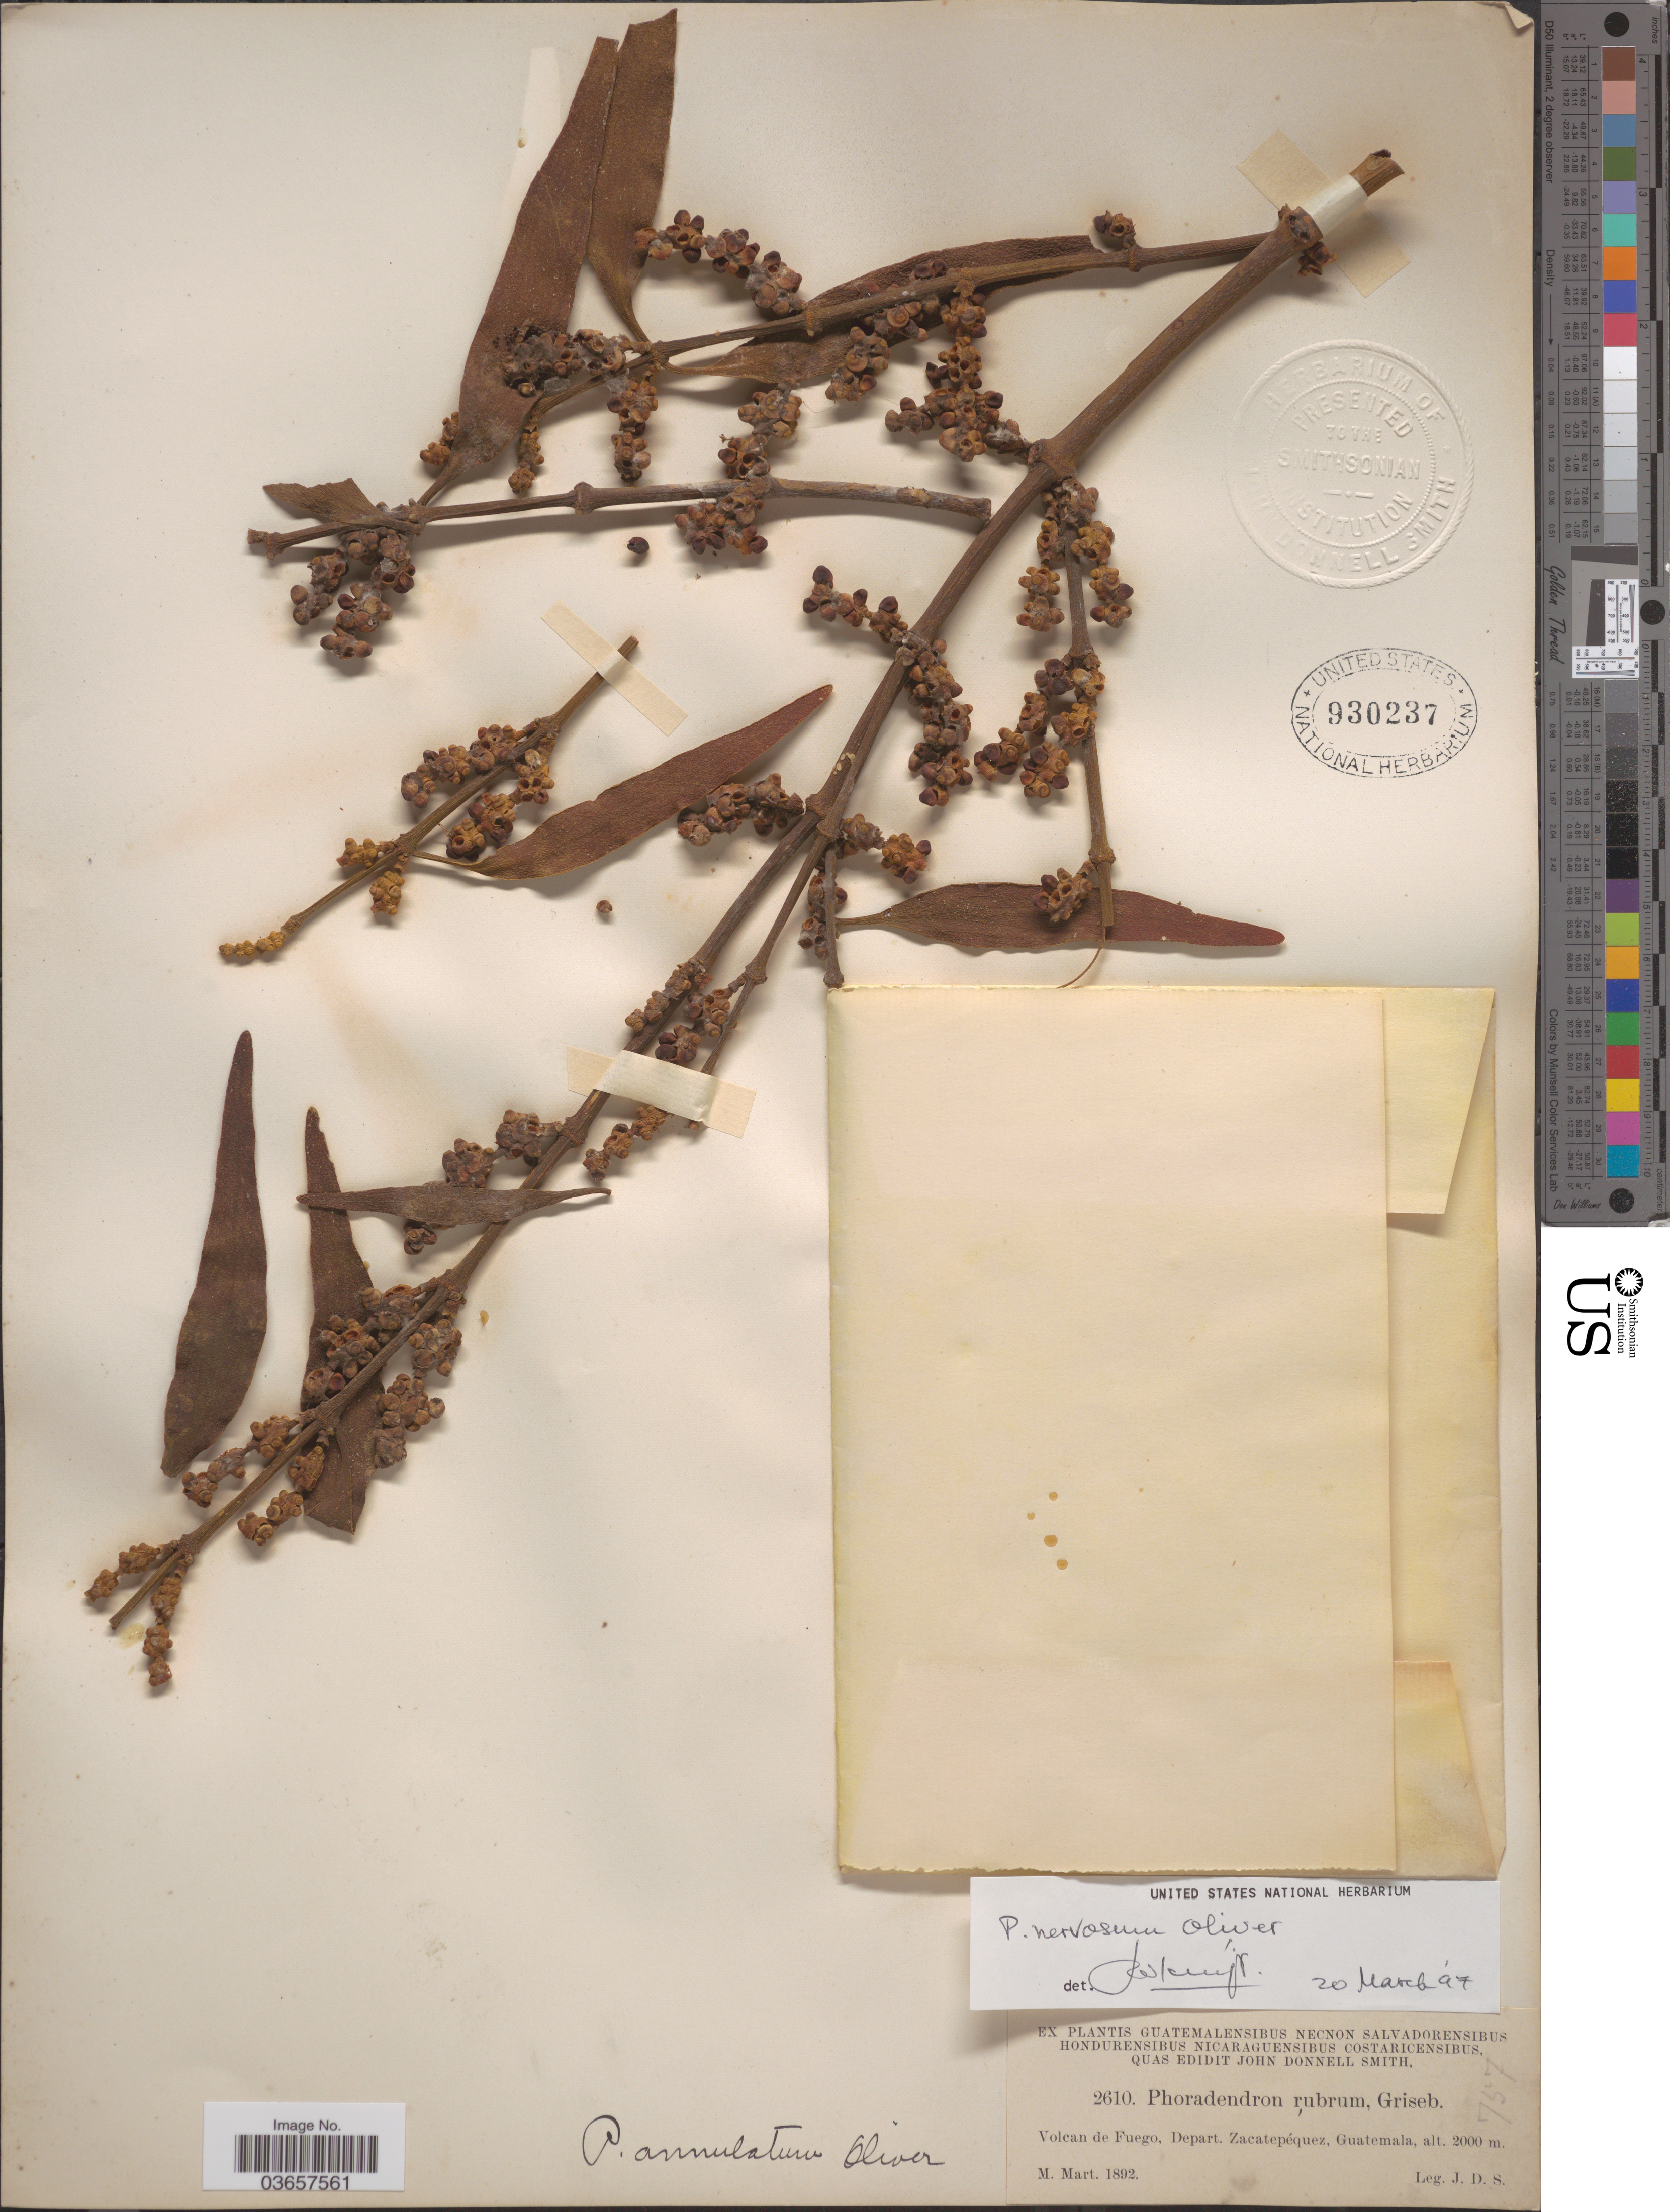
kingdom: Plantae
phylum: Tracheophyta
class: Magnoliopsida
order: Santalales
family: Viscaceae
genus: Phoradendron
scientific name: Phoradendron nervosum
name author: Oliv.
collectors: J. Donnell Smith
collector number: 2610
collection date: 1892-03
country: Guatemala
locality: Volcan de Fuego, Depart. Zacatepéquez.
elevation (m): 2000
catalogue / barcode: US 930237